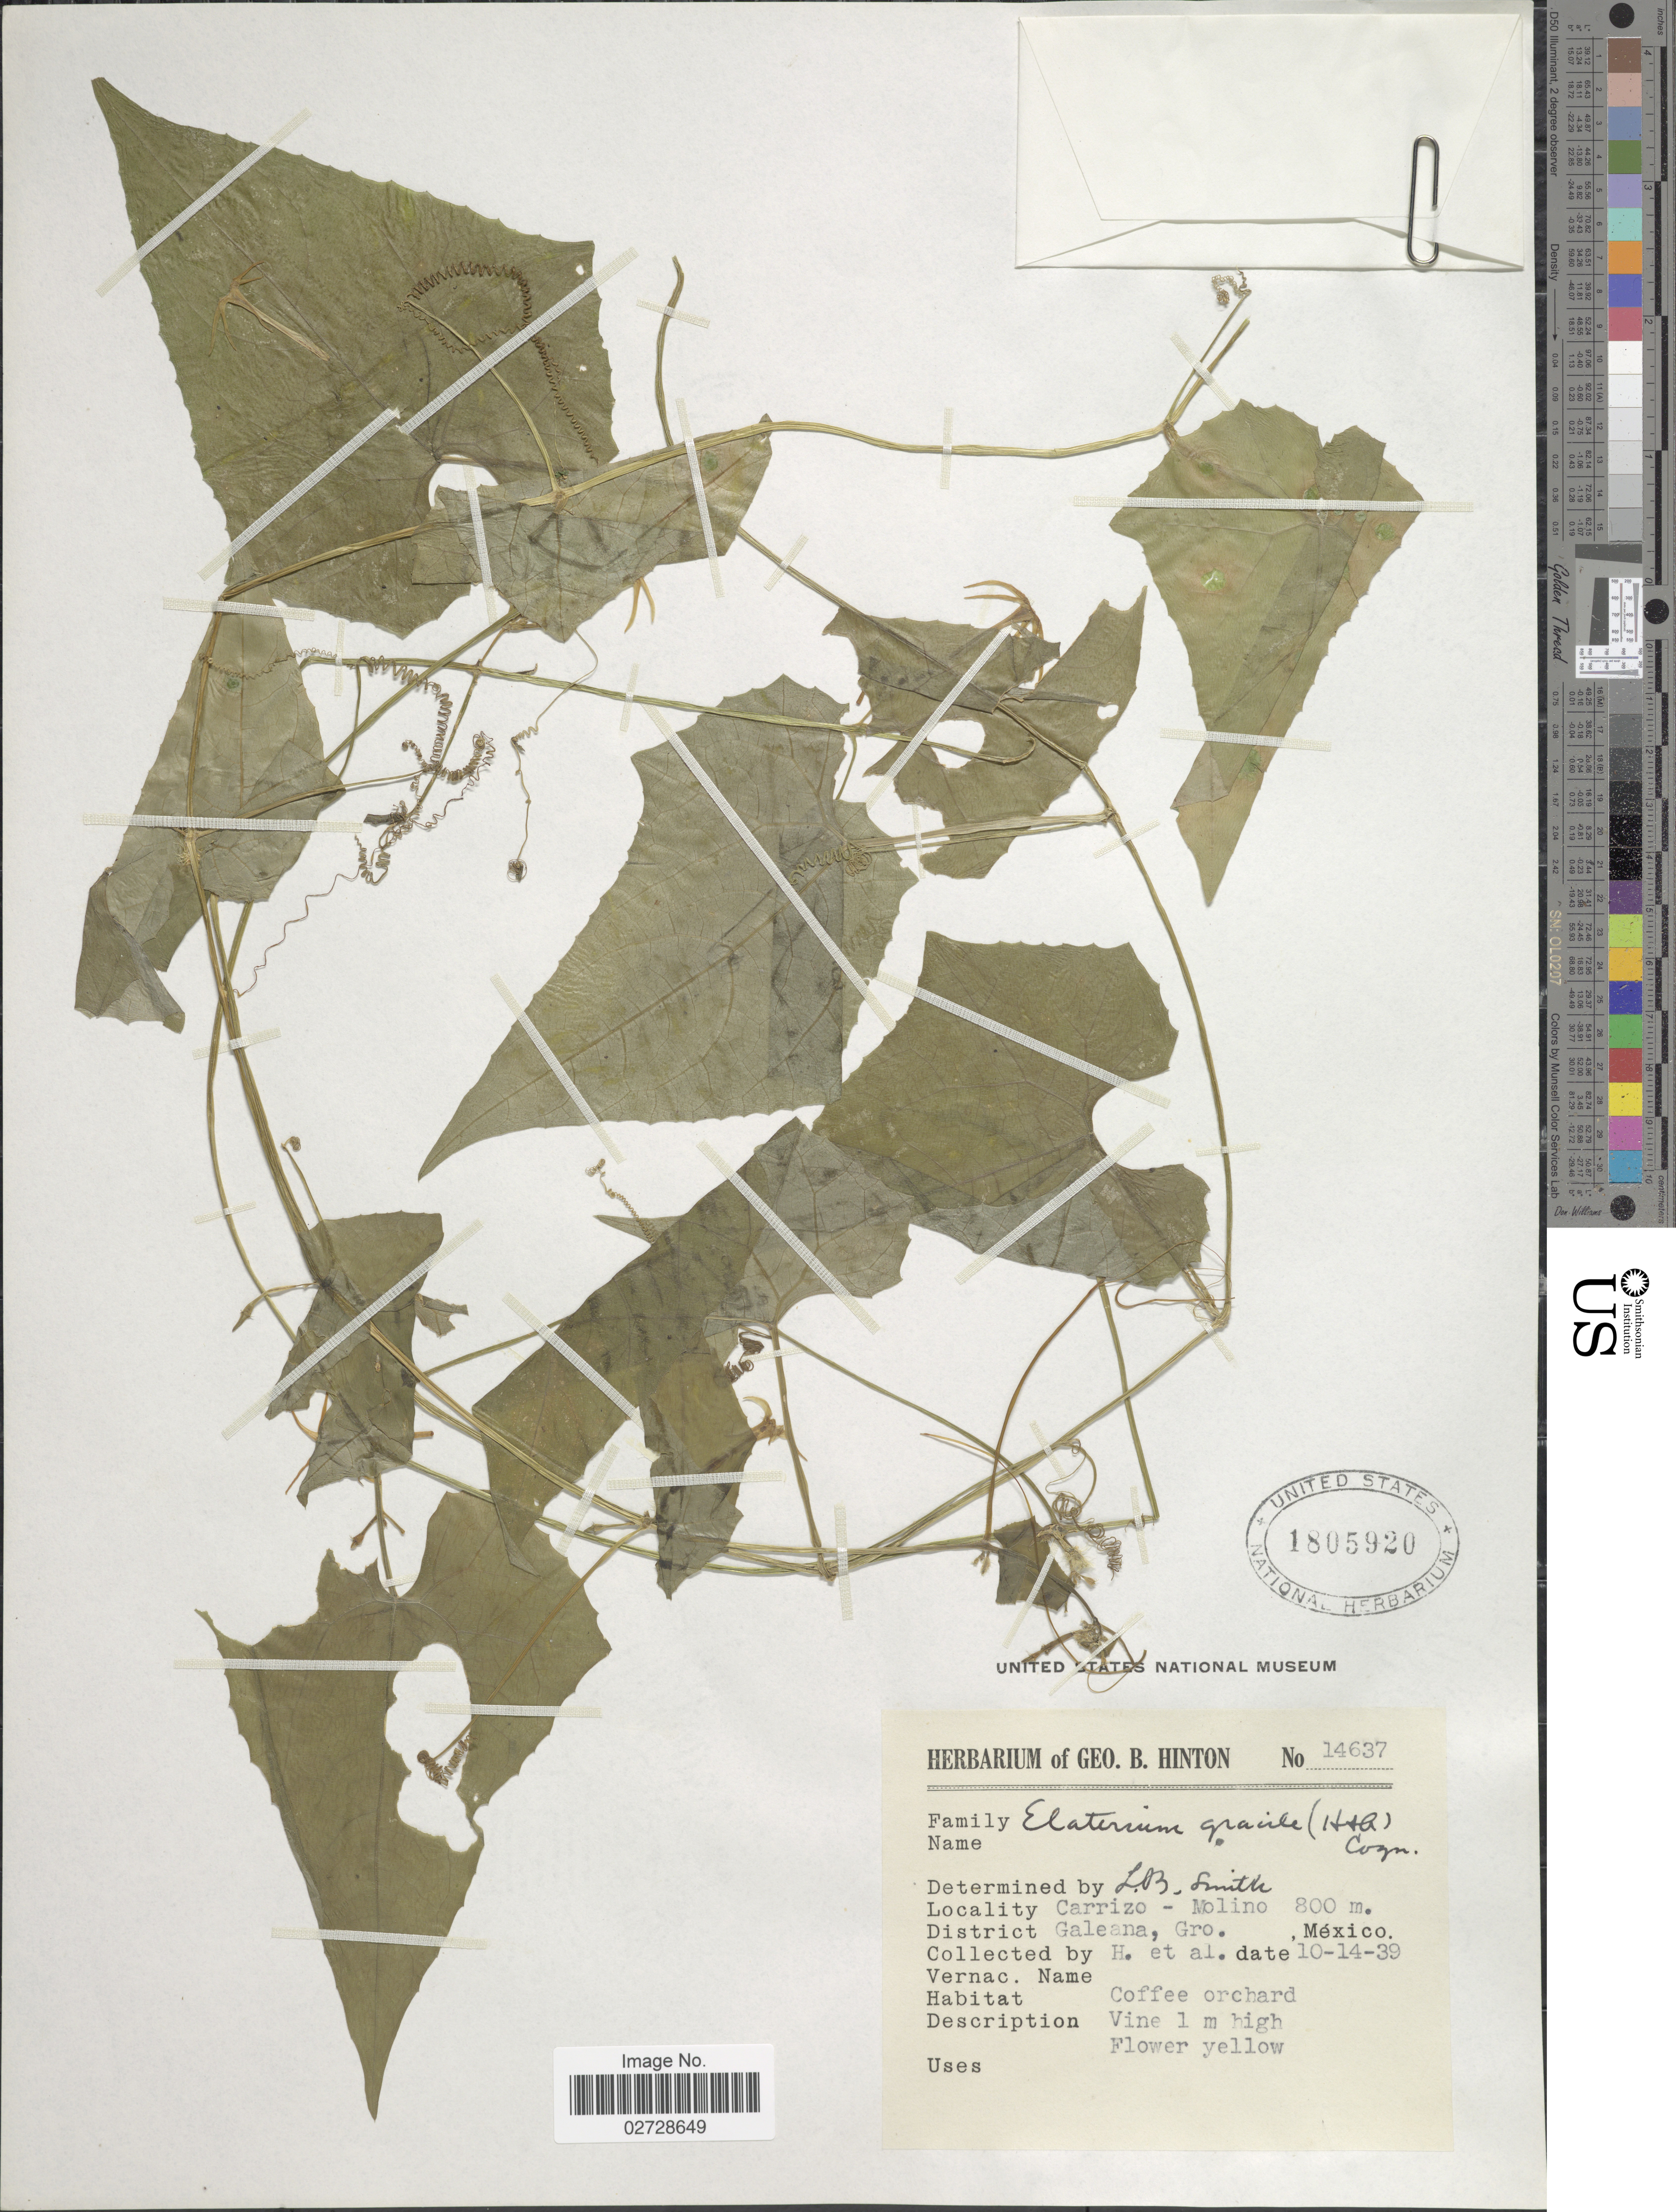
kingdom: Plantae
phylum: Tracheophyta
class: Magnoliopsida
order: Cucurbitales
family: Cucurbitaceae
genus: Cyclanthera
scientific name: Cyclanthera carthagenensis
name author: (Jacq.) H. Schaef. & S.S. Renner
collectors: G. B. Hinton & et al.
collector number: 14637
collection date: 1939-10-14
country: Mexico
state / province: Guerrero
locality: Carrizo-Molino, District Galeana, coffee orchard.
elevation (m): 800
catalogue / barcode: US 1805920